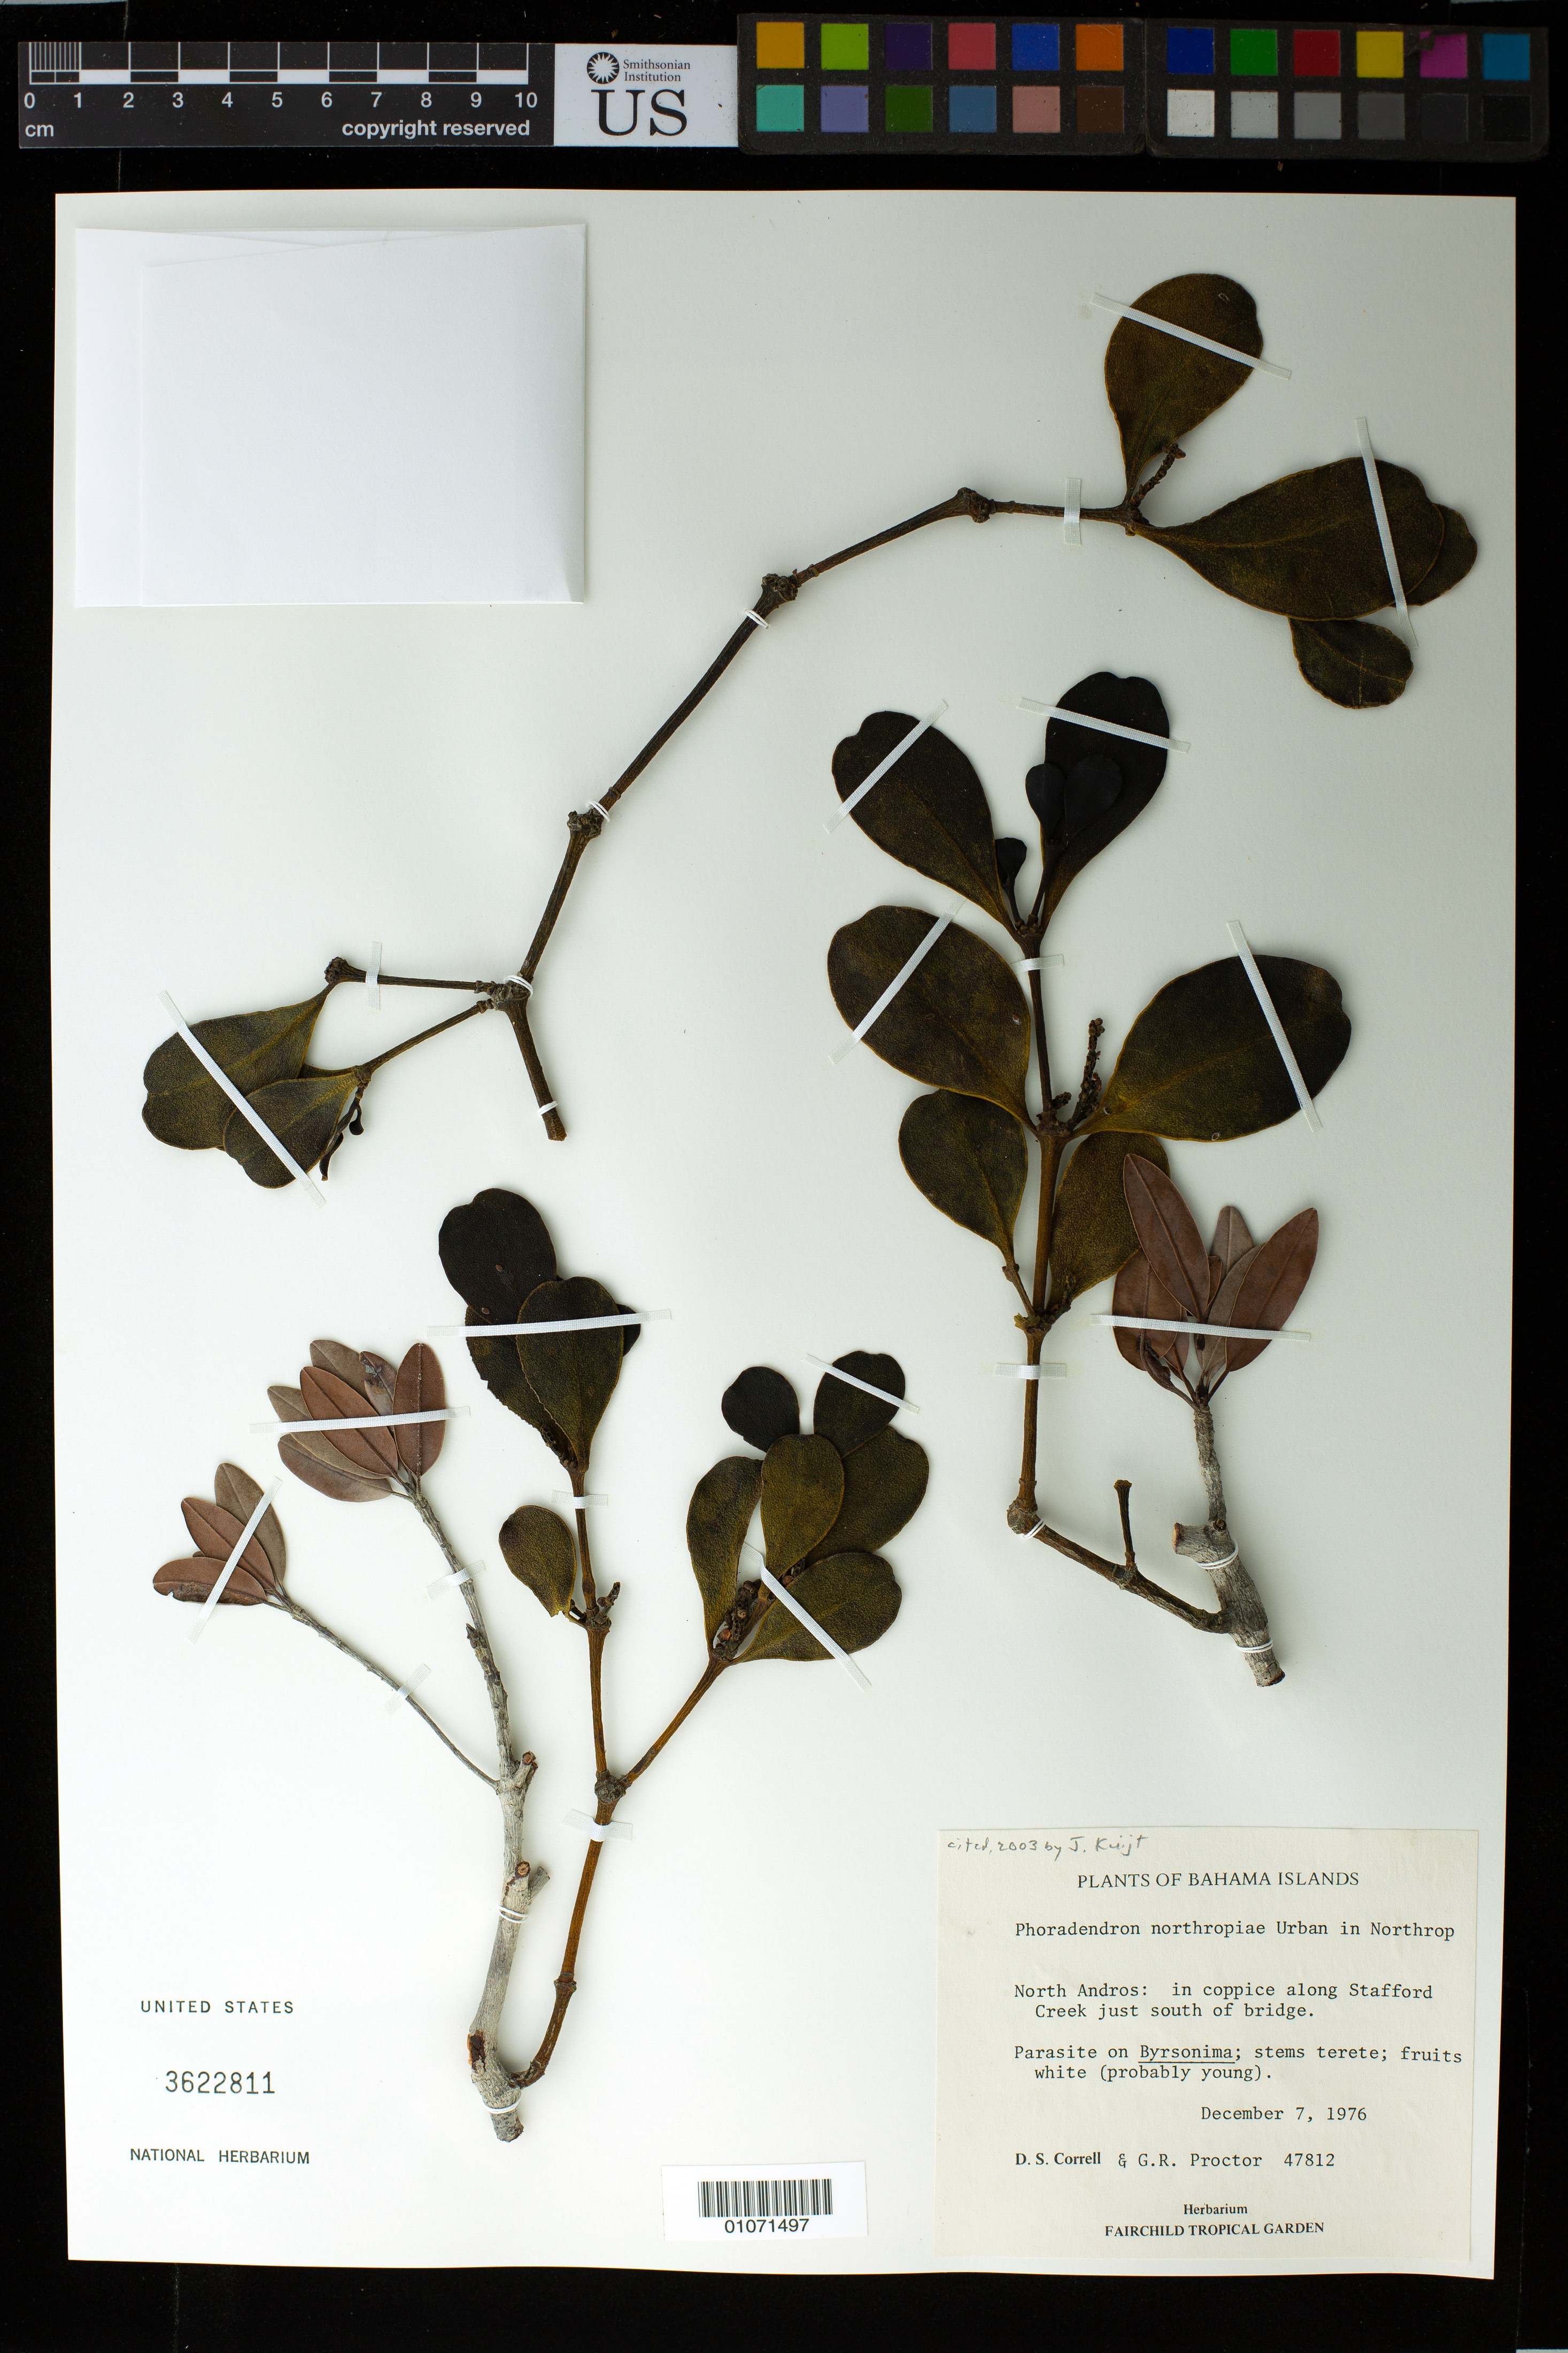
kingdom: Plantae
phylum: Tracheophyta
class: Magnoliopsida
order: Santalales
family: Viscaceae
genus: Phoradendron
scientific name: Phoradendron northropiae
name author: Urb.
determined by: Kuijt, Job, (CANADA)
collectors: D. S. Correll & G. R. Proctor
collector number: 47812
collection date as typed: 07 Dec 1976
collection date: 1976-12-07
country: Bahamas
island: Andros I.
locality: North Andros: Stafford Creek Settlement, just S of the bridge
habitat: In coppice along creek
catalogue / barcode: US 3622811